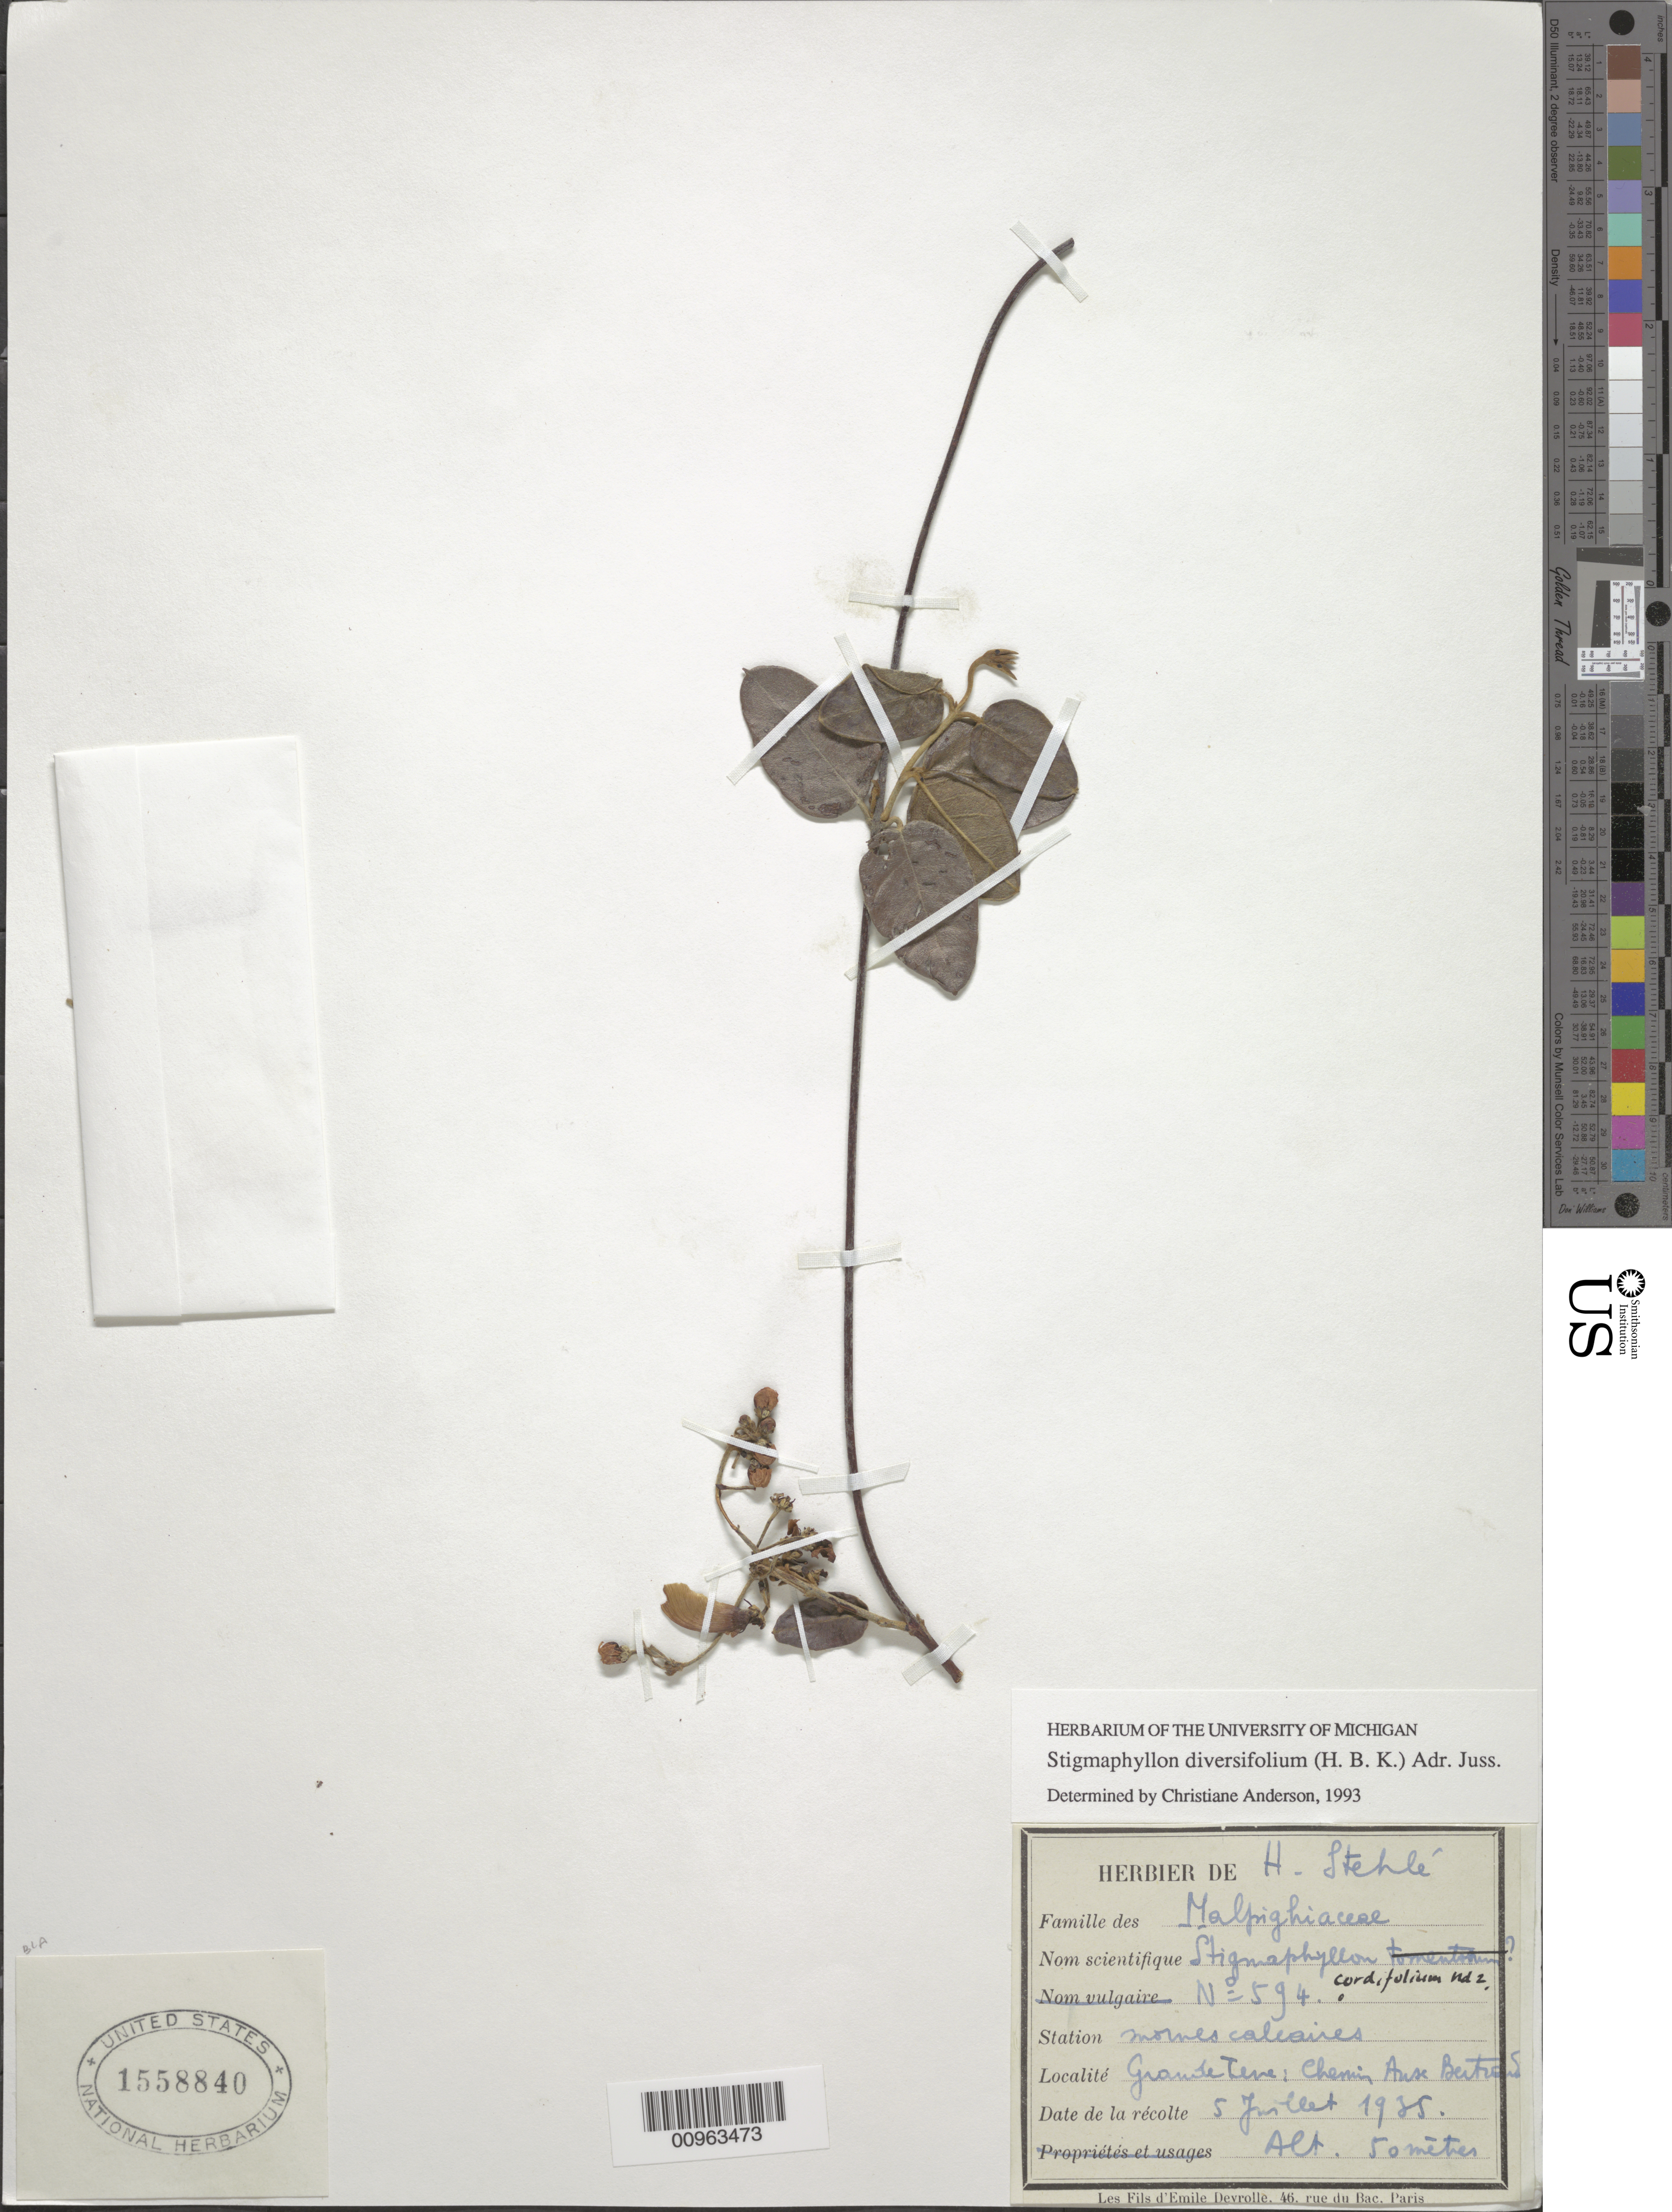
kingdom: Plantae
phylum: Tracheophyta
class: Magnoliopsida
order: Malpighiales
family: Malpighiaceae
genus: Stigmaphyllon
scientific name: Stigmaphyllon diversifolium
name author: (Kunth) A. Juss.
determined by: Anderson, C.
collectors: H. Stehlé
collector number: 594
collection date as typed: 05 Jul 1935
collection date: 1935-07-05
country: Guadeloupe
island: Grande Terre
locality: Chemin Anse-Bertrand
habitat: Mornes calcaires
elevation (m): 50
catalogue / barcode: US 1558840